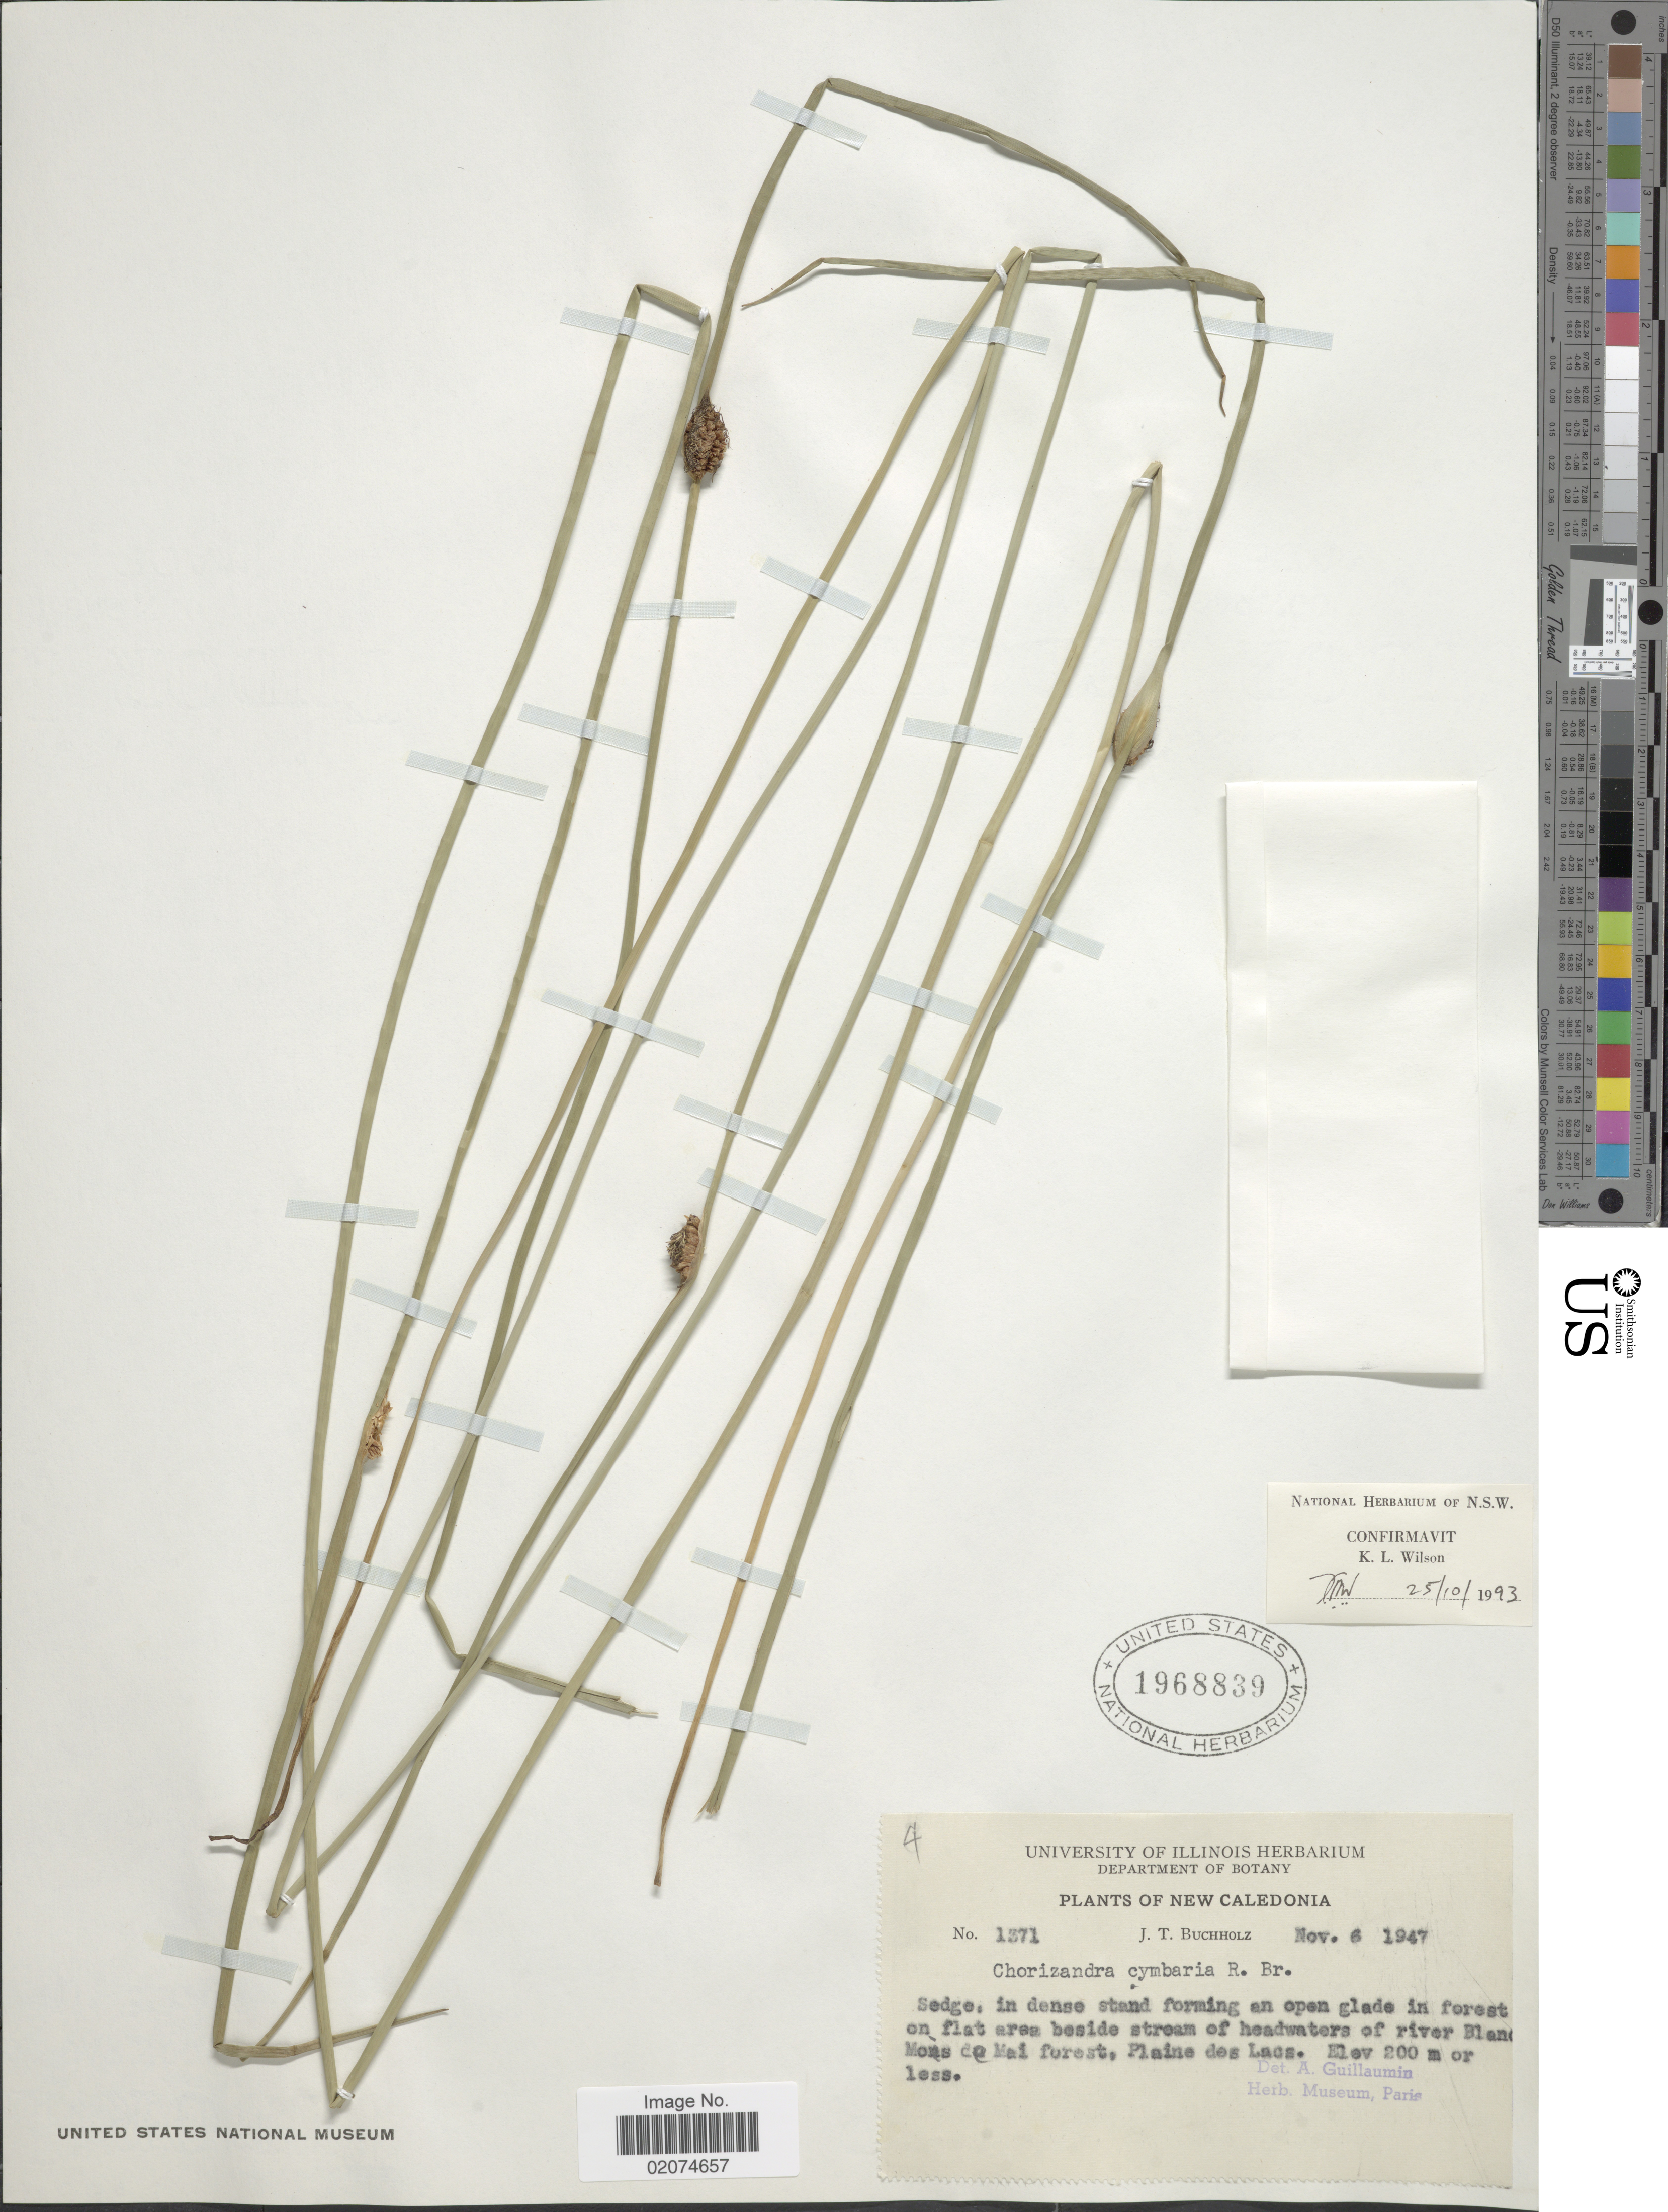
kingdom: Plantae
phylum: Tracheophyta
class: Liliopsida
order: Poales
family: Cyperaceae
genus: Chorizandra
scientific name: Chorizandra cymbaria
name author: R. Br.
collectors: J. T. Buchholz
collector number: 1371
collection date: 1947-11-06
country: New Caledonia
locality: New Caledonia. In forest on flat area beside stream of headwaters of river Blanc Mons co Mai forest. [interpreted] Plaine des Lads.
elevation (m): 200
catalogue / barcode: US 1968839